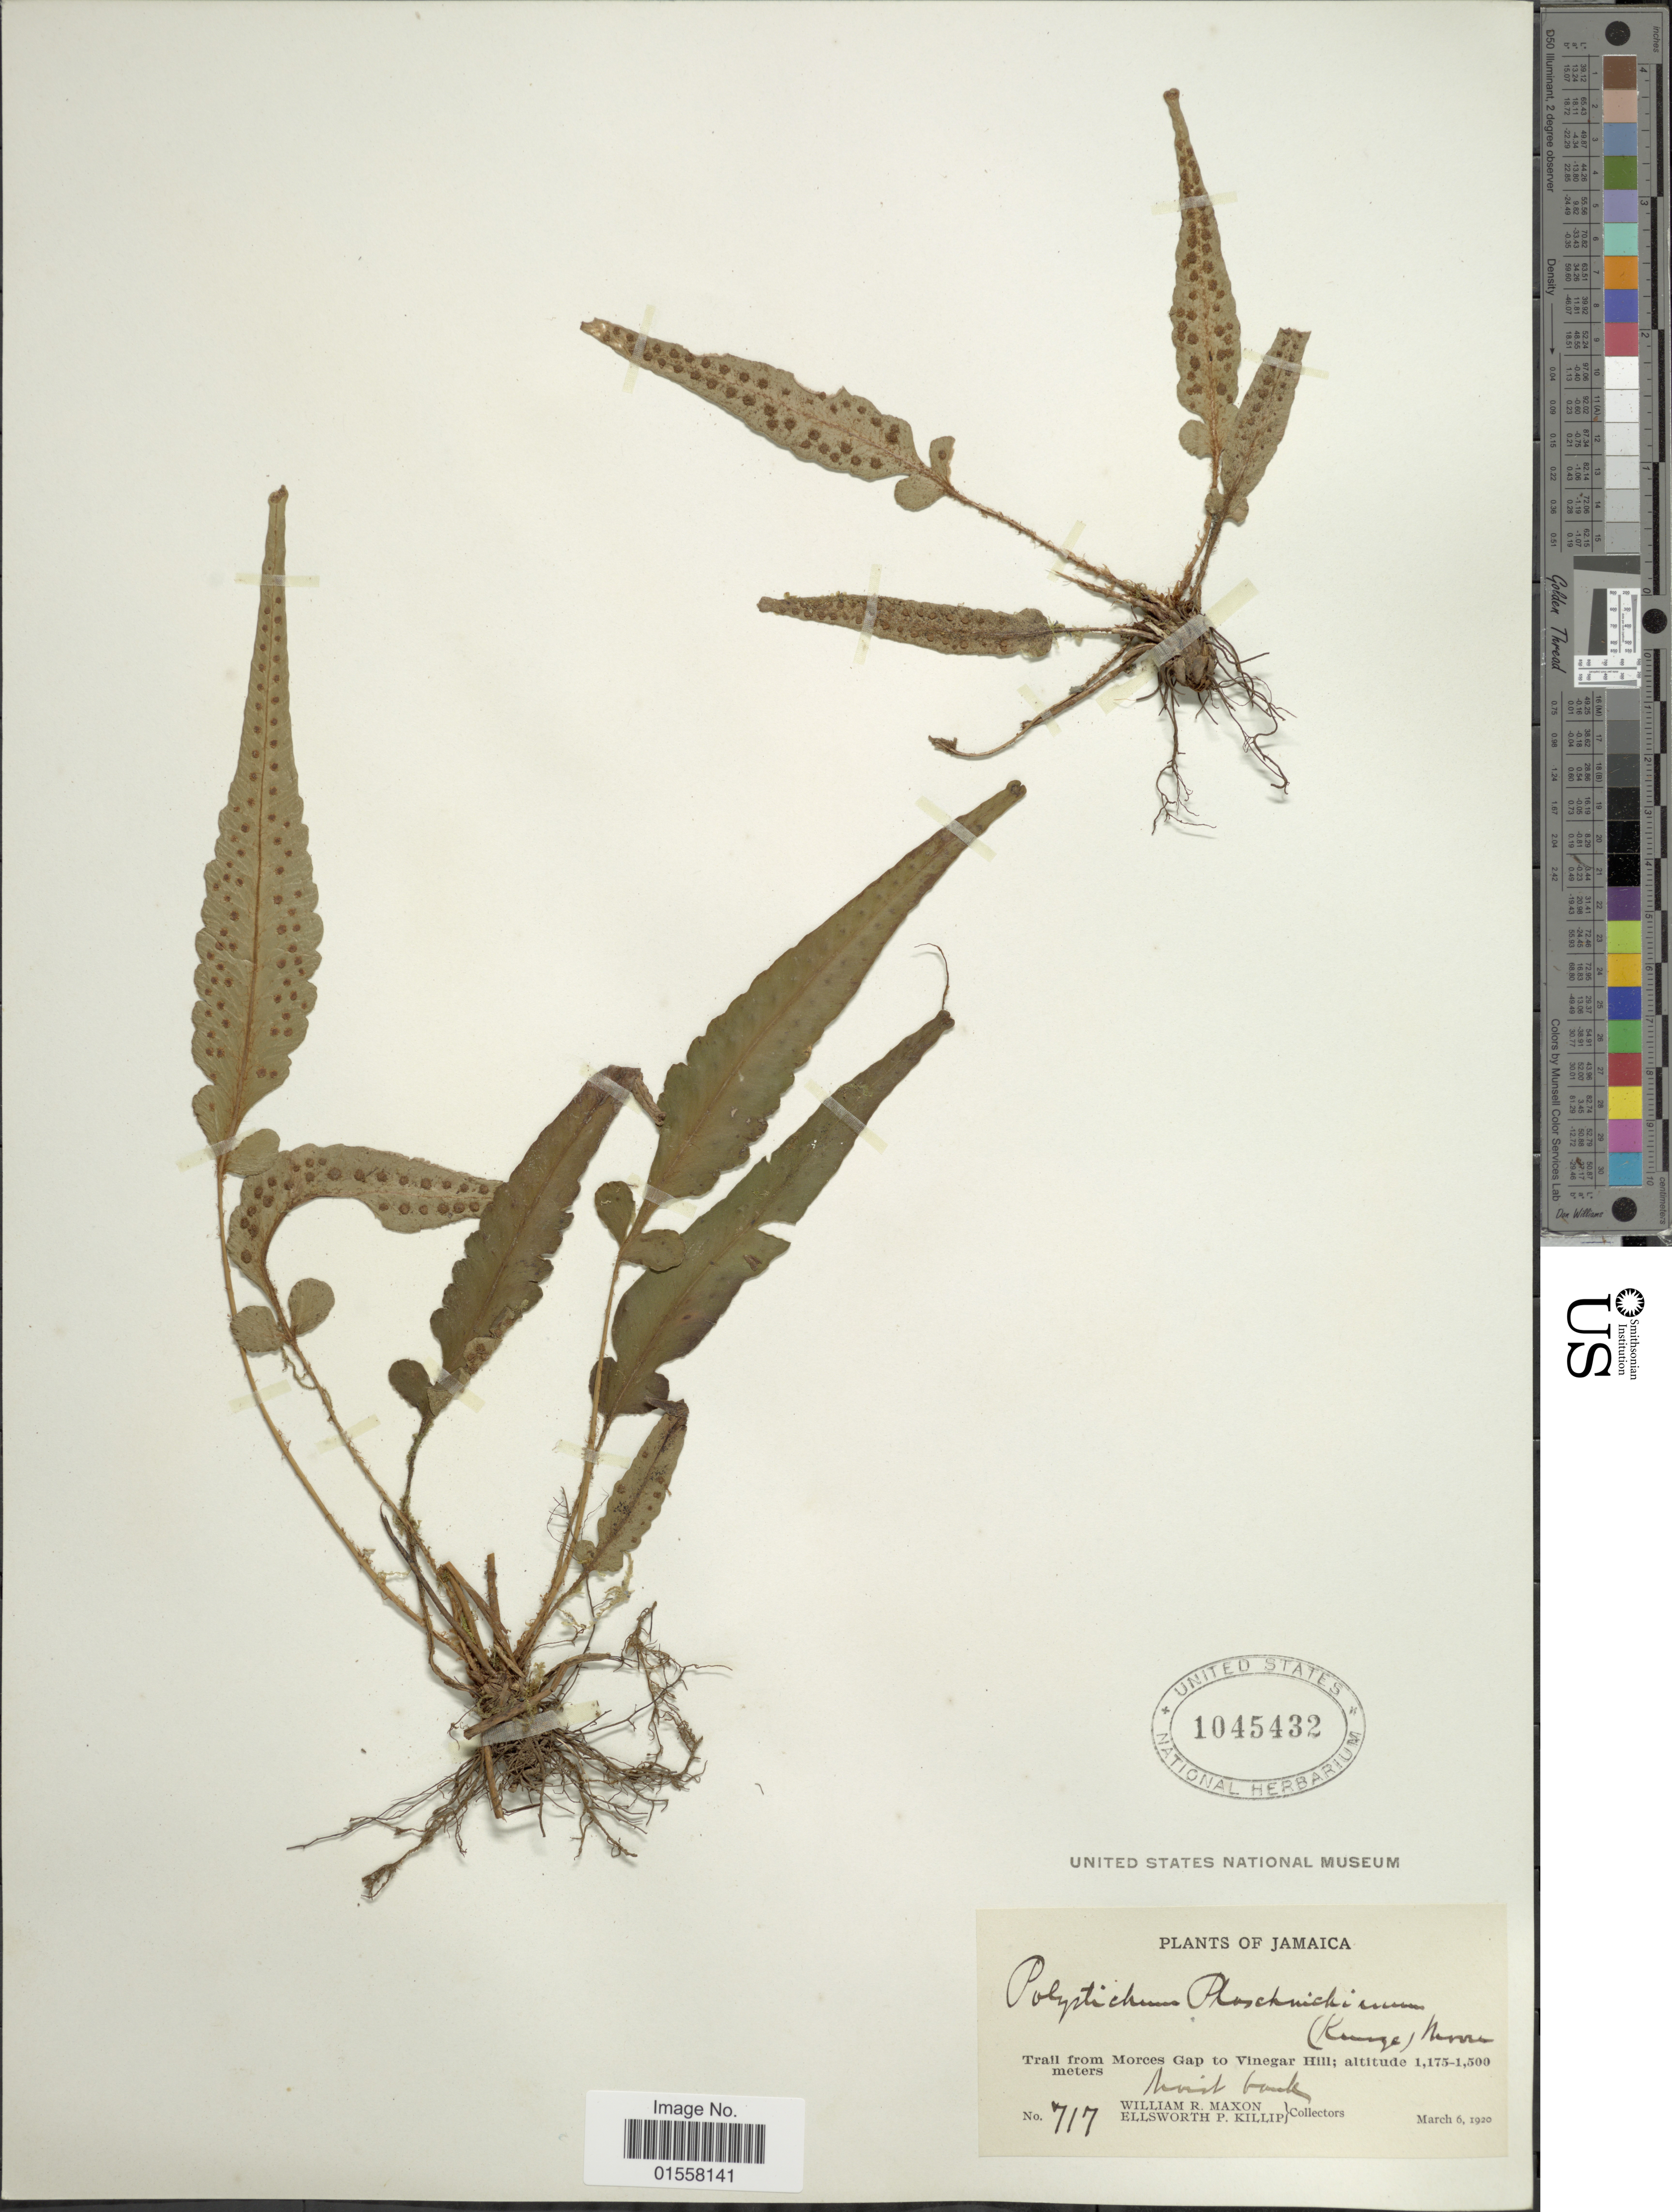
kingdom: Plantae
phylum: Tracheophyta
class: Polypodiopsida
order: Polypodiales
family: Dryopteridaceae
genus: Polystichum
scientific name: Polystichum plaschnickianum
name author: (Kunze) Moore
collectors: W. R. Maxon & E. P. Killip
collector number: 717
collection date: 1920-03-06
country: Jamaica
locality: Jamaica, Trail from Morces Gap to Vinger Hill.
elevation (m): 1175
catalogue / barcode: US 1045432